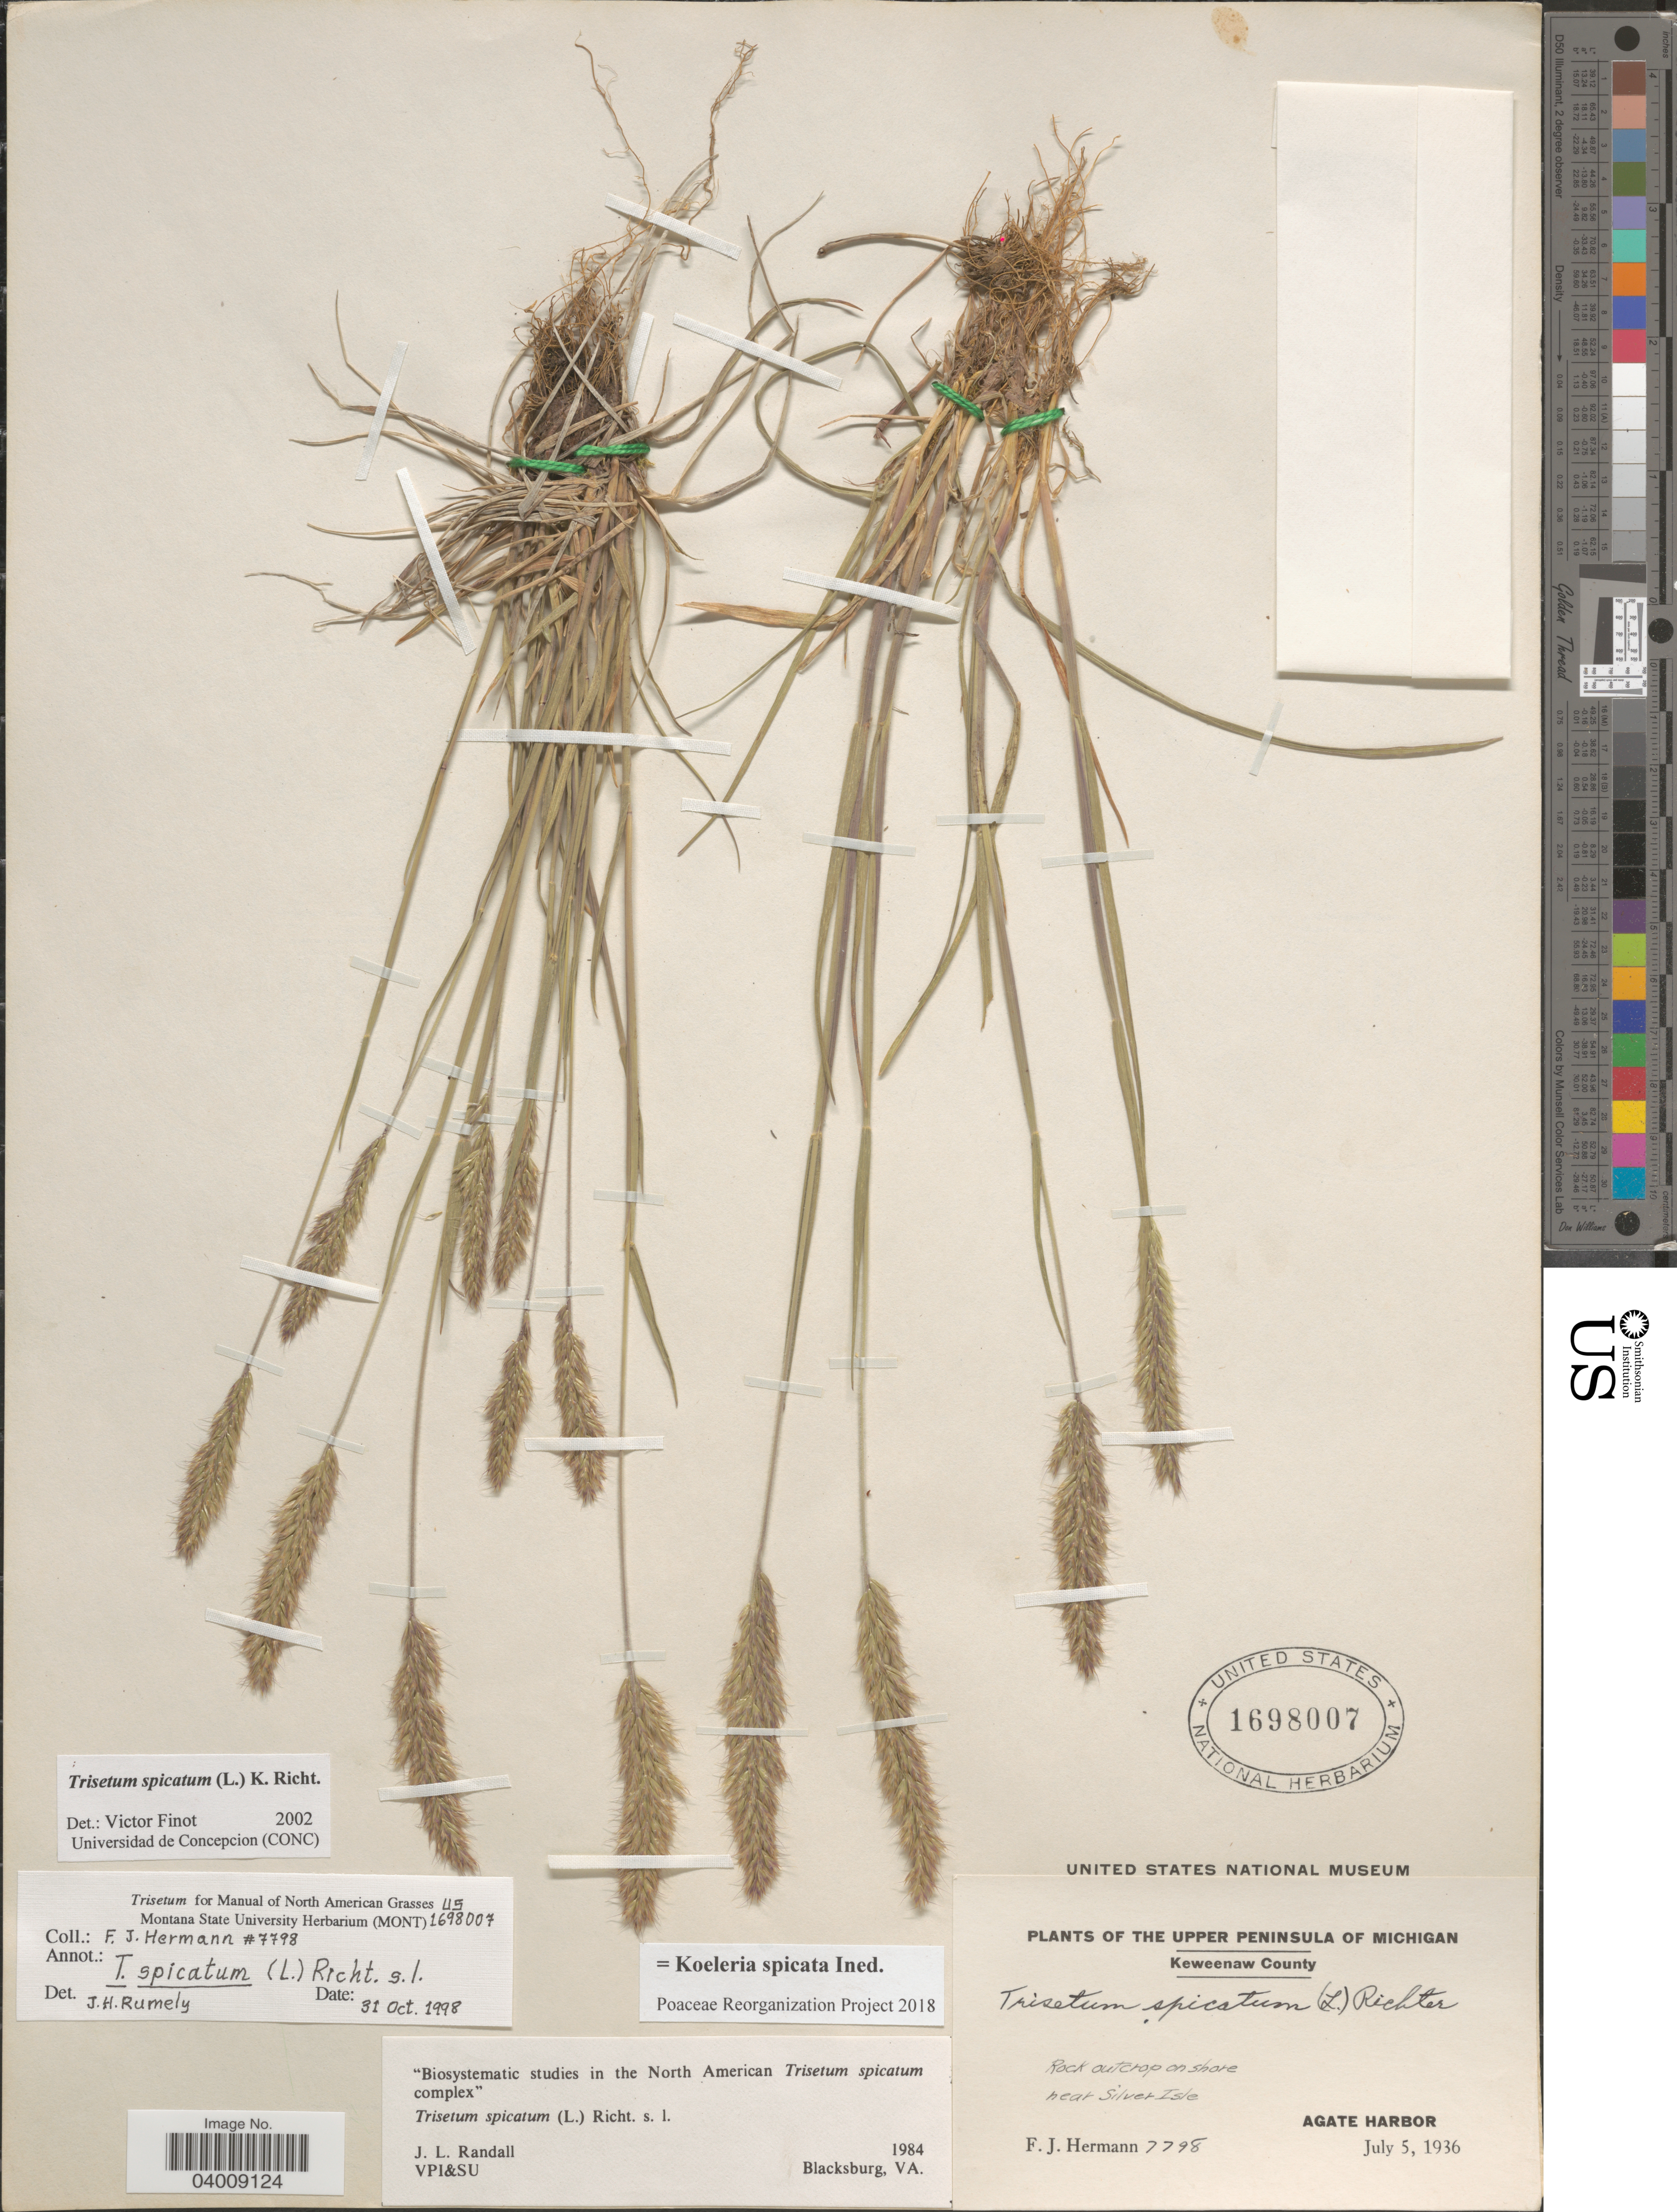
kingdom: Plantae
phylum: Tracheophyta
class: Liliopsida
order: Poales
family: Poaceae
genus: Koeleria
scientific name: Koeleria spicata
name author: (L.) Barberá et al.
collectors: F. J. Hermann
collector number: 7798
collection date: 1936-07-05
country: United States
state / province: Michigan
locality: The Upper Peninsula of Michigan. Keweenaw County. Rock outcrop on shore near Silver Isle. Agate Harbor.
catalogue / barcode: US 1698007